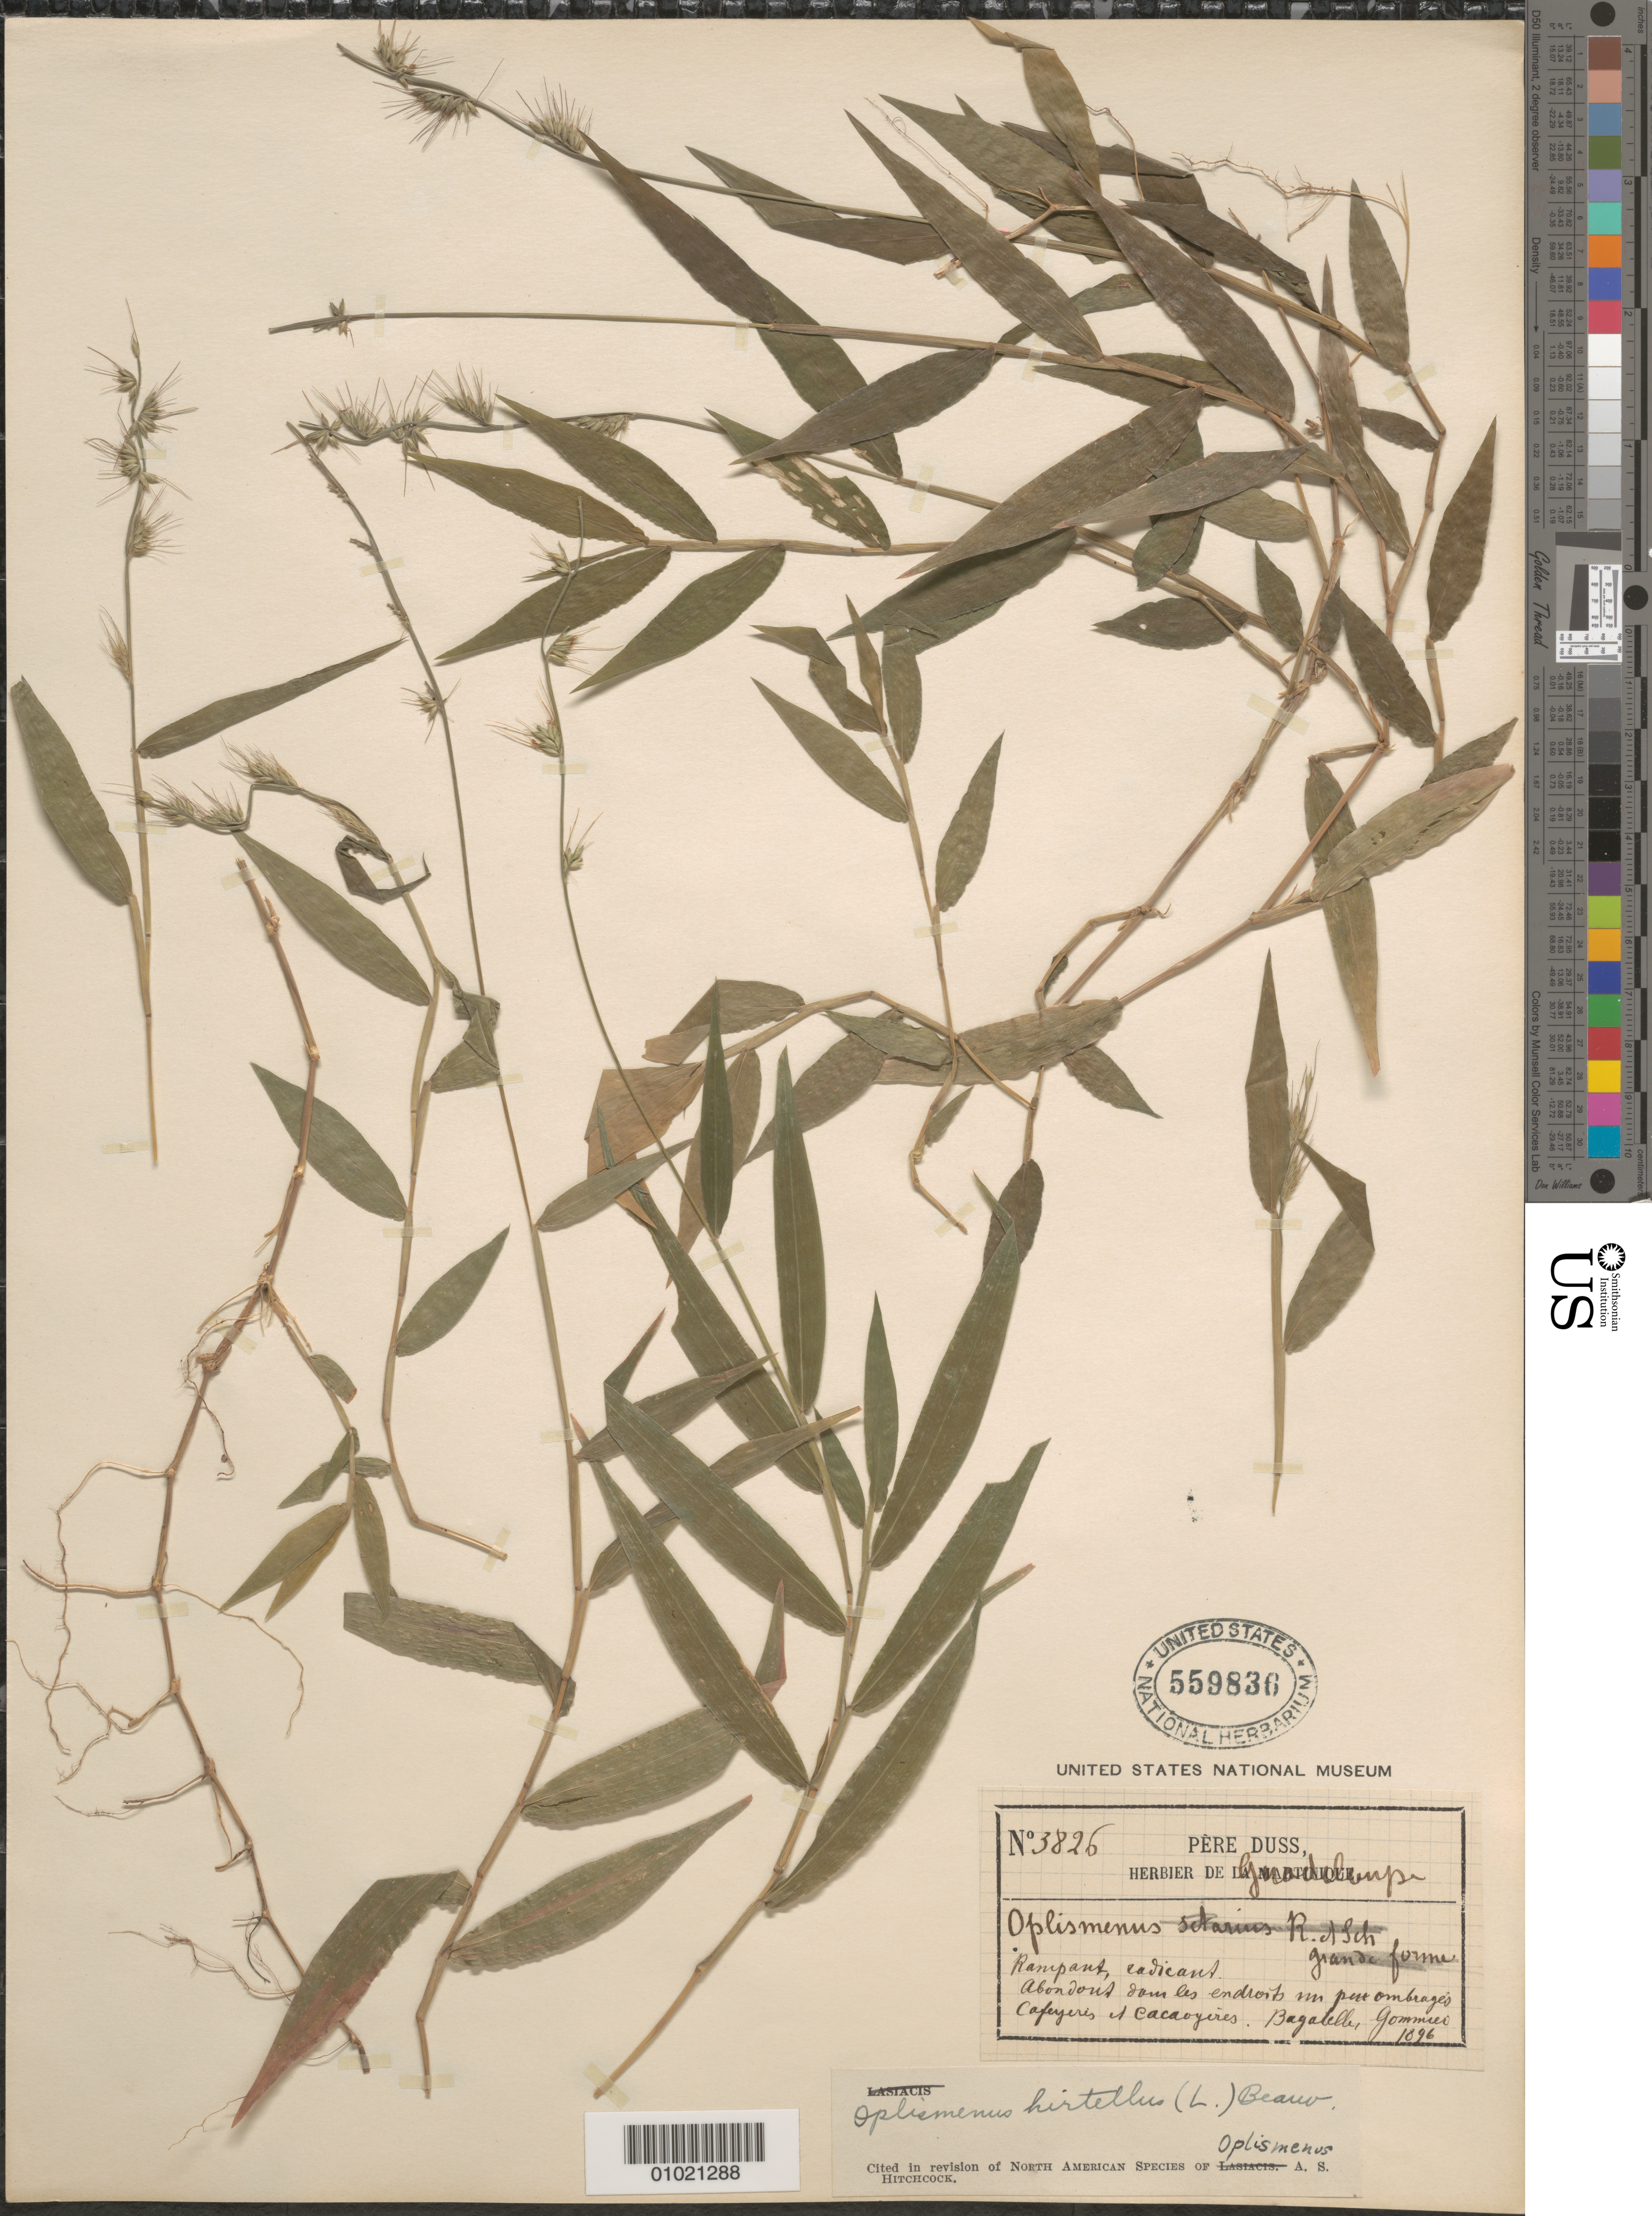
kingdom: Plantae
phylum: Tracheophyta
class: Liliopsida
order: Poales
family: Poaceae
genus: Oplismenus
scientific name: Oplismenus hirtellus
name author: (L.) P. Beauv.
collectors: Père Duss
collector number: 3826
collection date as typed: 1896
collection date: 1896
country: Guadeloupe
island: Marie Galante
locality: Bagatelle, Gommer.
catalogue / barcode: US 559836